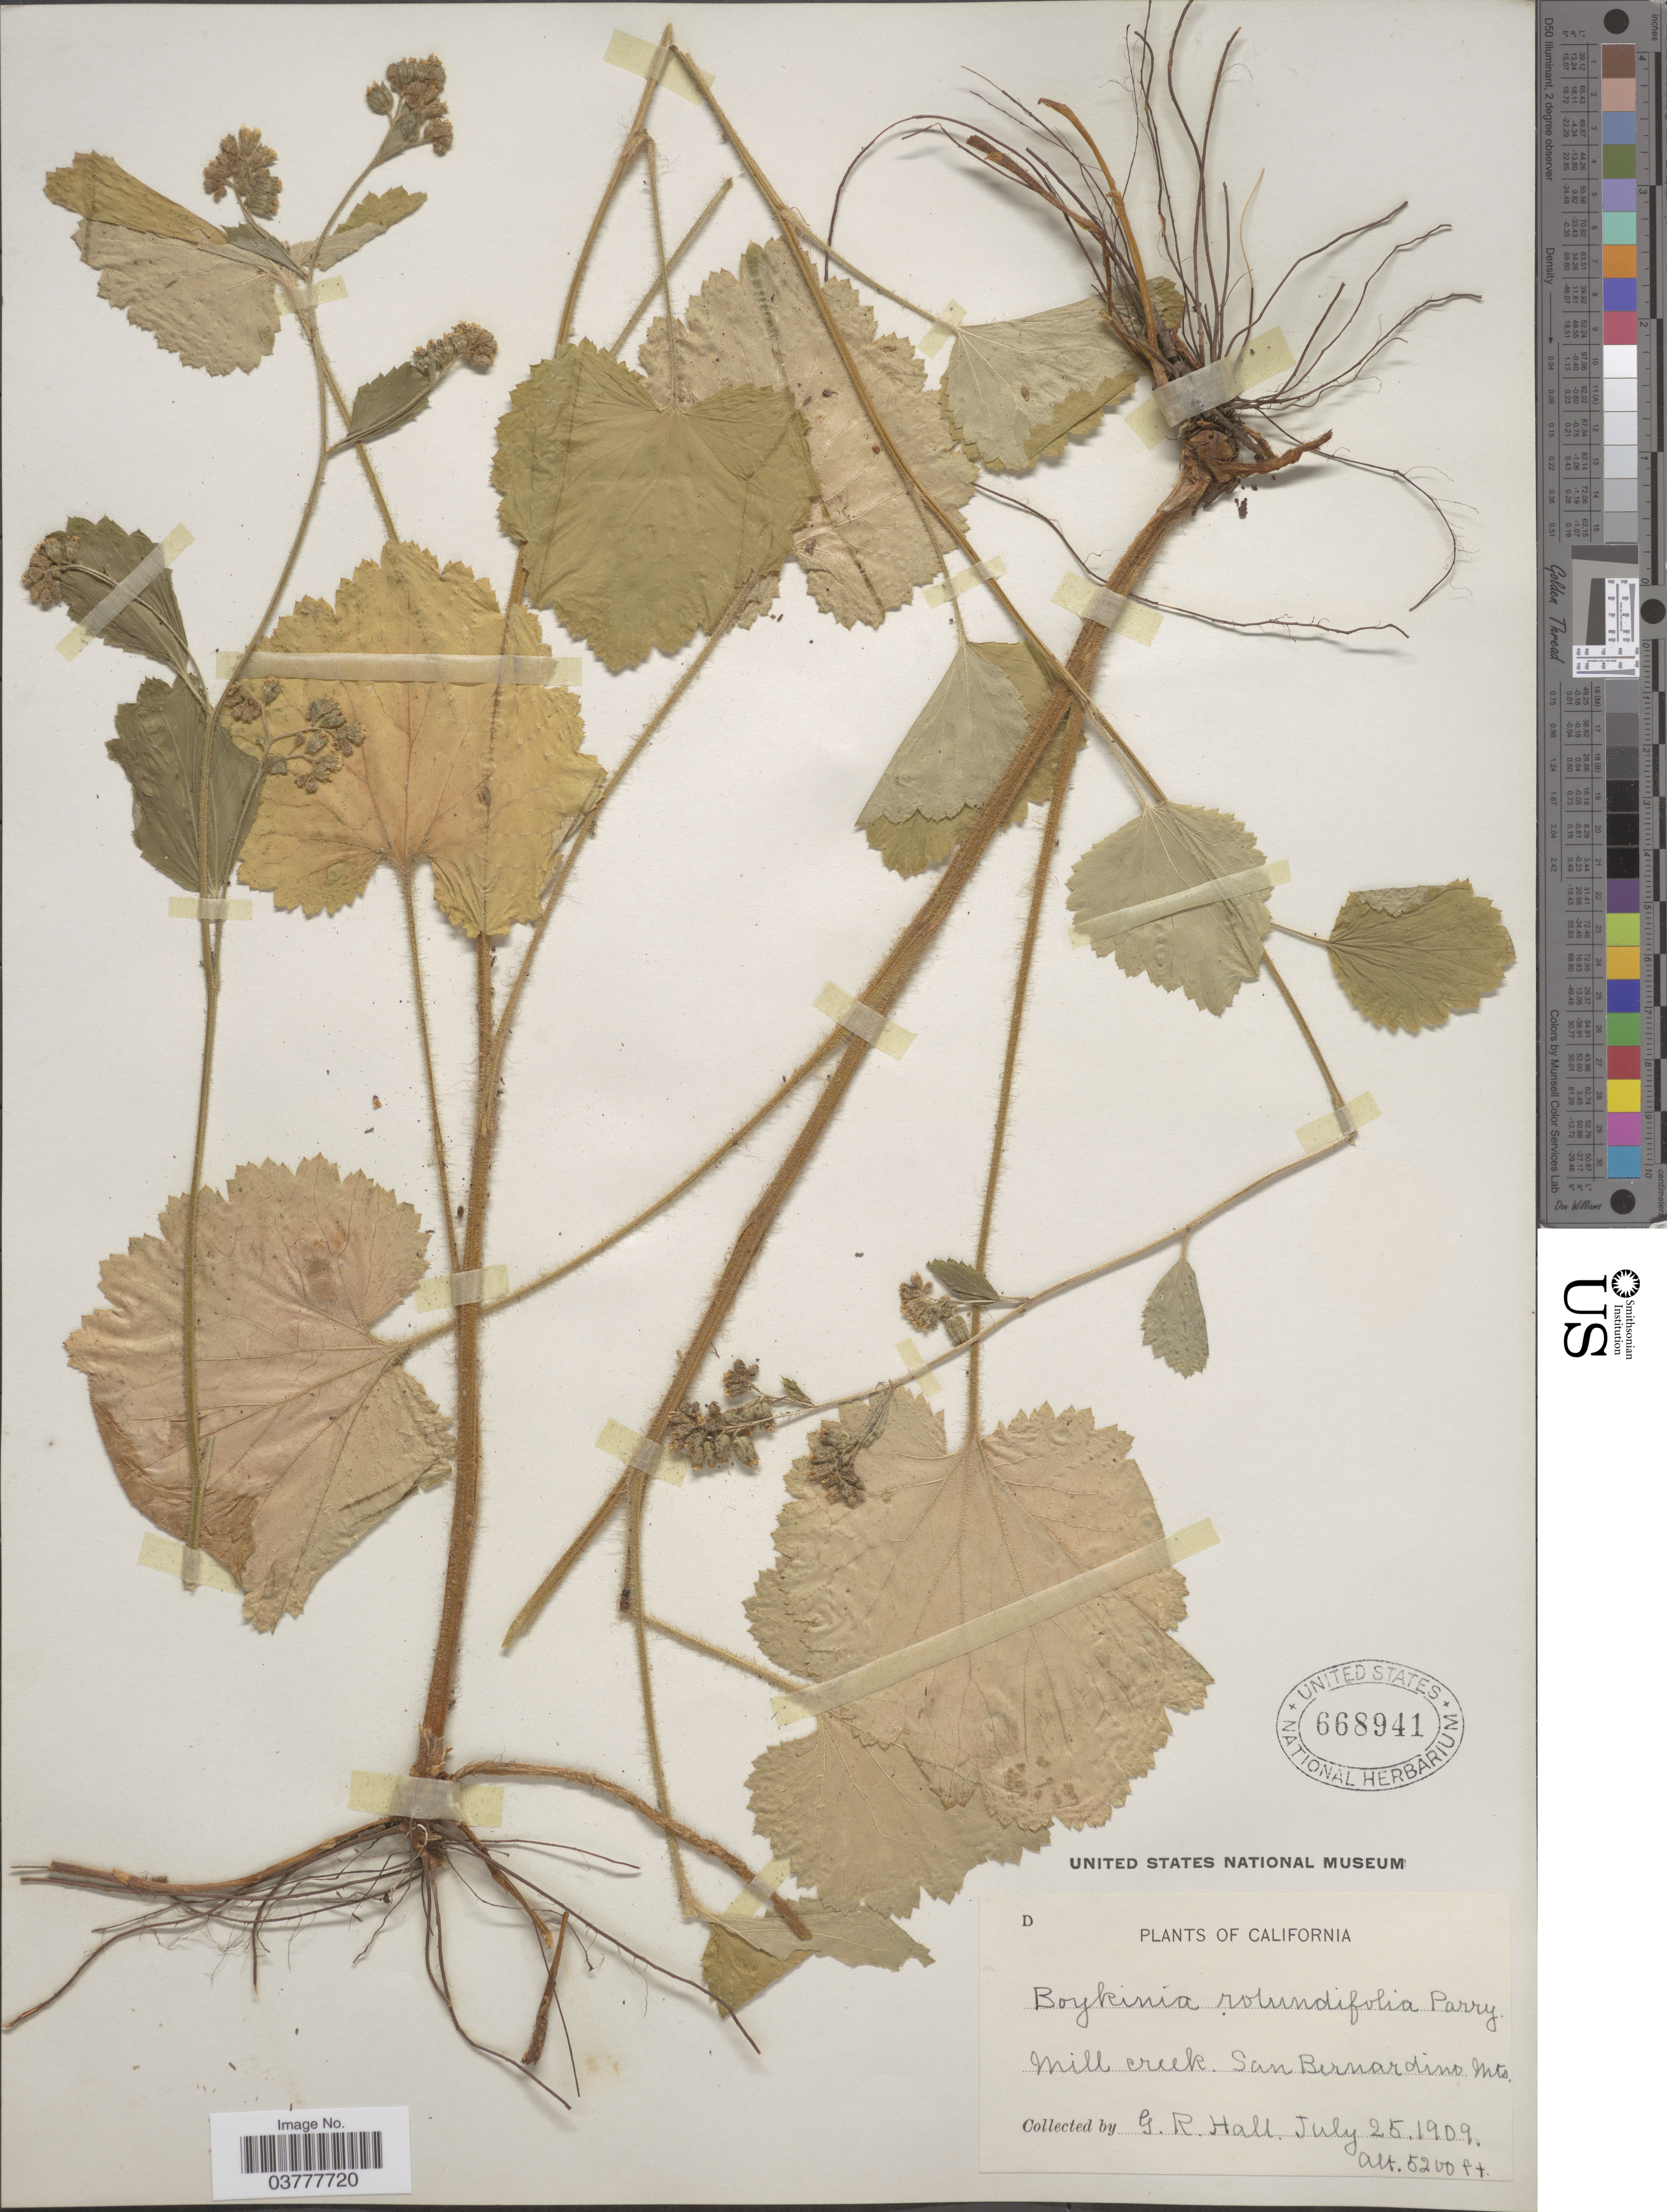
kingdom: Plantae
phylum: Tracheophyta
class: Magnoliopsida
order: Saxifragales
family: Saxifragaceae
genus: Boykinia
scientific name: Boykinia rotundifolia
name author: Parry ex A. Gray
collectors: G. Hall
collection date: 1909-07-25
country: United States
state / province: California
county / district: San Bernardino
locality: Mill Creek. San Bernardino Mts.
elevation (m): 1585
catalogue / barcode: US 668941